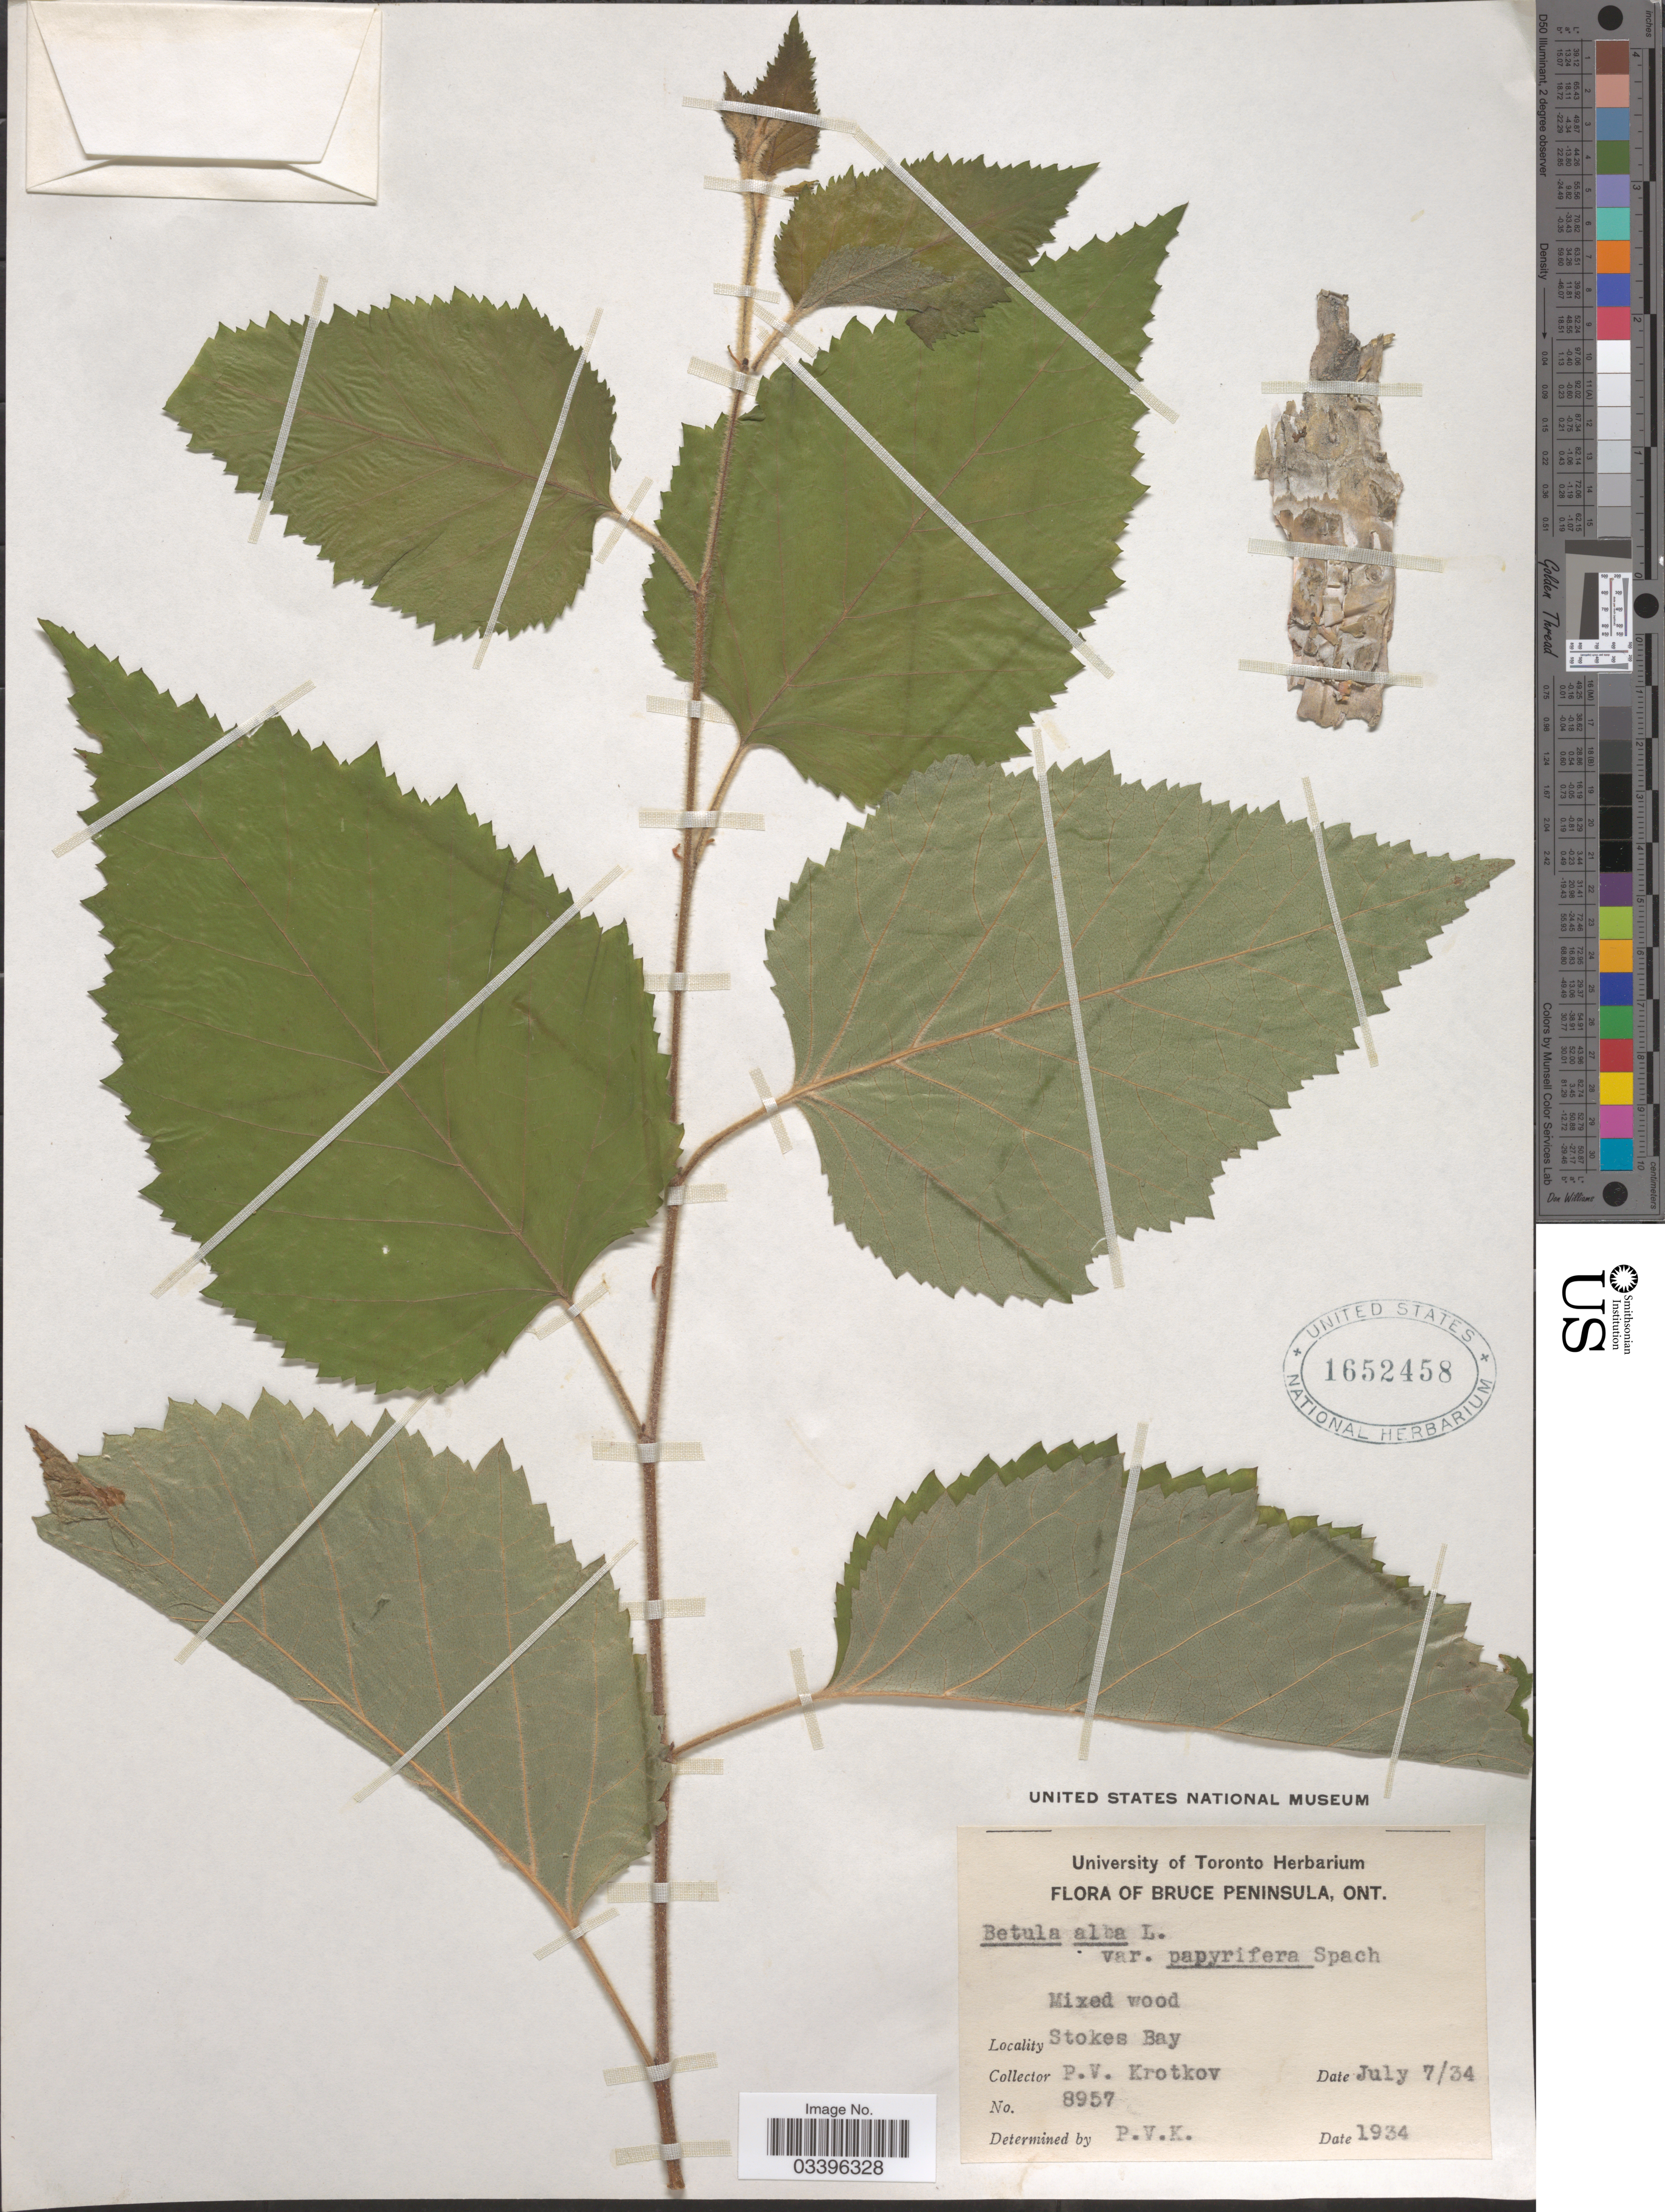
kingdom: Plantae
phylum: Tracheophyta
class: Magnoliopsida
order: Fagales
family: Betulaceae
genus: Betula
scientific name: Betula papyrifera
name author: Marshall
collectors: P. V. Krotkov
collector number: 8957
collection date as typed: Transcribed d/m/y: 7/7/34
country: Canada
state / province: Ontario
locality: Bruce Peninsula. Stokes Bay.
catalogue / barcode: US 1652458